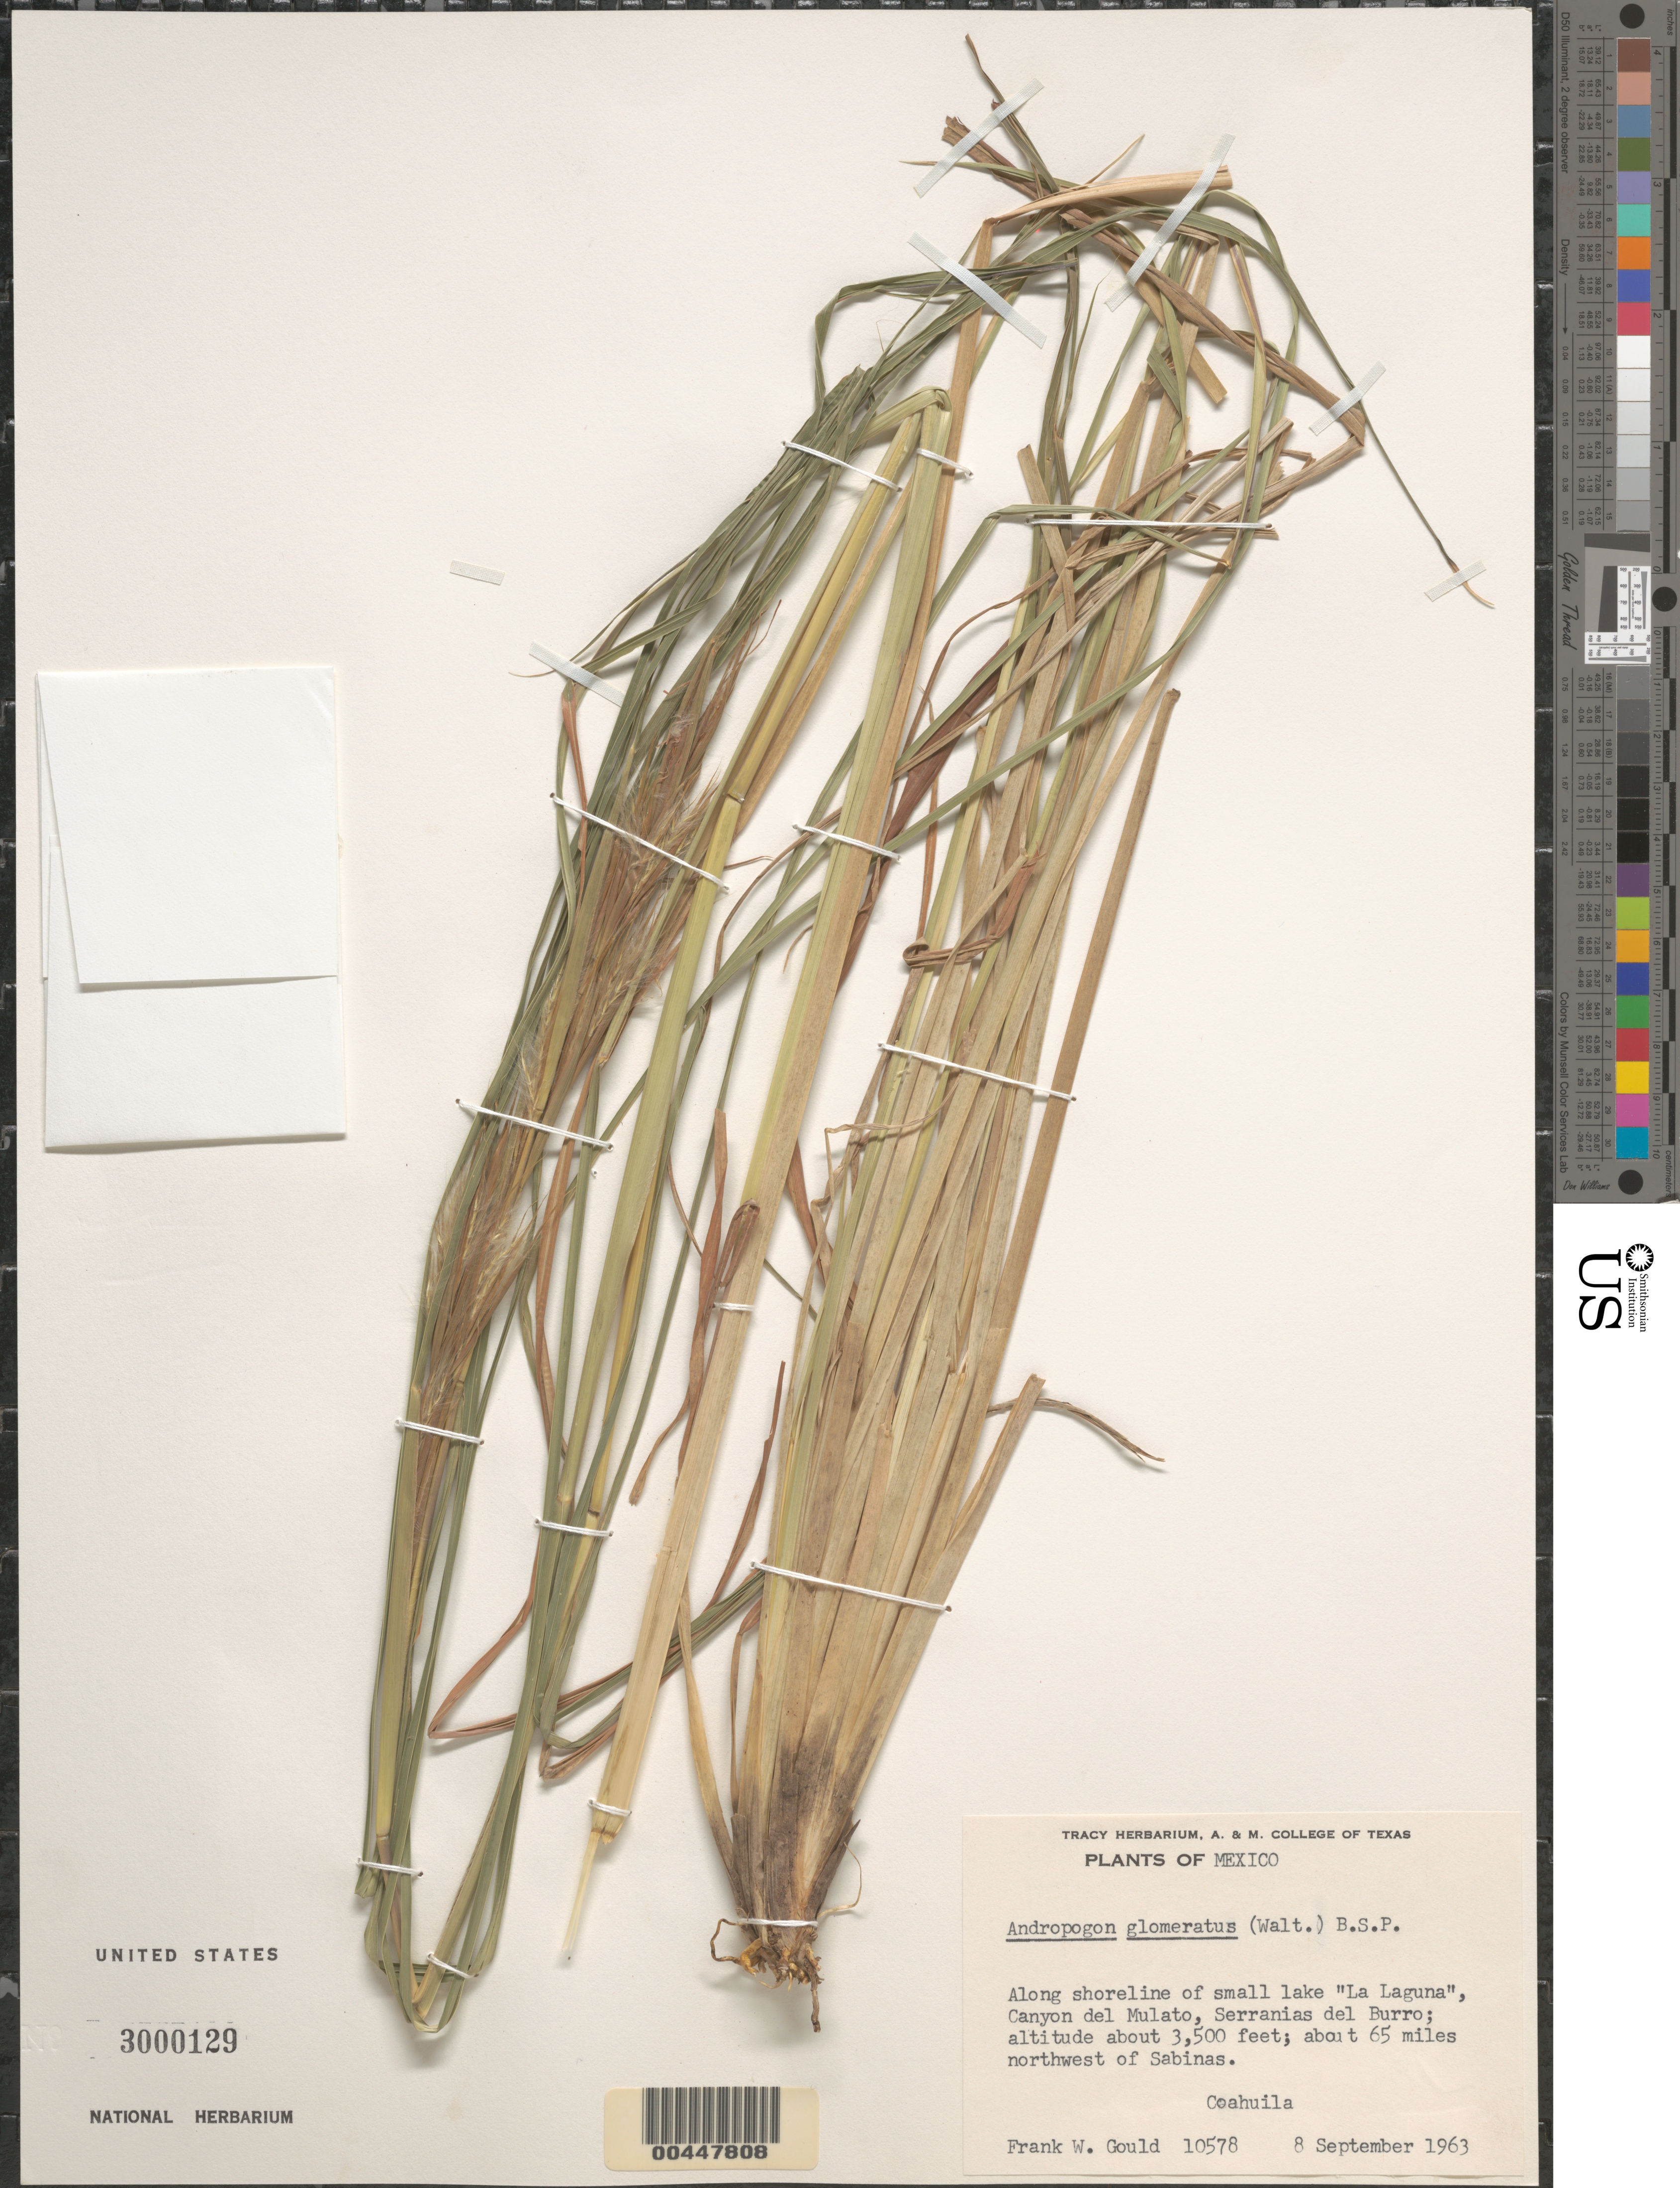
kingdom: Plantae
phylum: Tracheophyta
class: Liliopsida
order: Poales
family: Poaceae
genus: Andropogon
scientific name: Andropogon glomeratus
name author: (Walter) Britton, Stearns & Poggenb.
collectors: F. W. Gould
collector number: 10578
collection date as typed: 8 Sep 1963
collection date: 1963-09-08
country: Mexico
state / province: Coahuila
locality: Along shoreline of small lake La Laguna, Canyon del Mulato, Serranias del Burro, 65 mi NW of Sabinas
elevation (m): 1067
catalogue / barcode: US 3000129